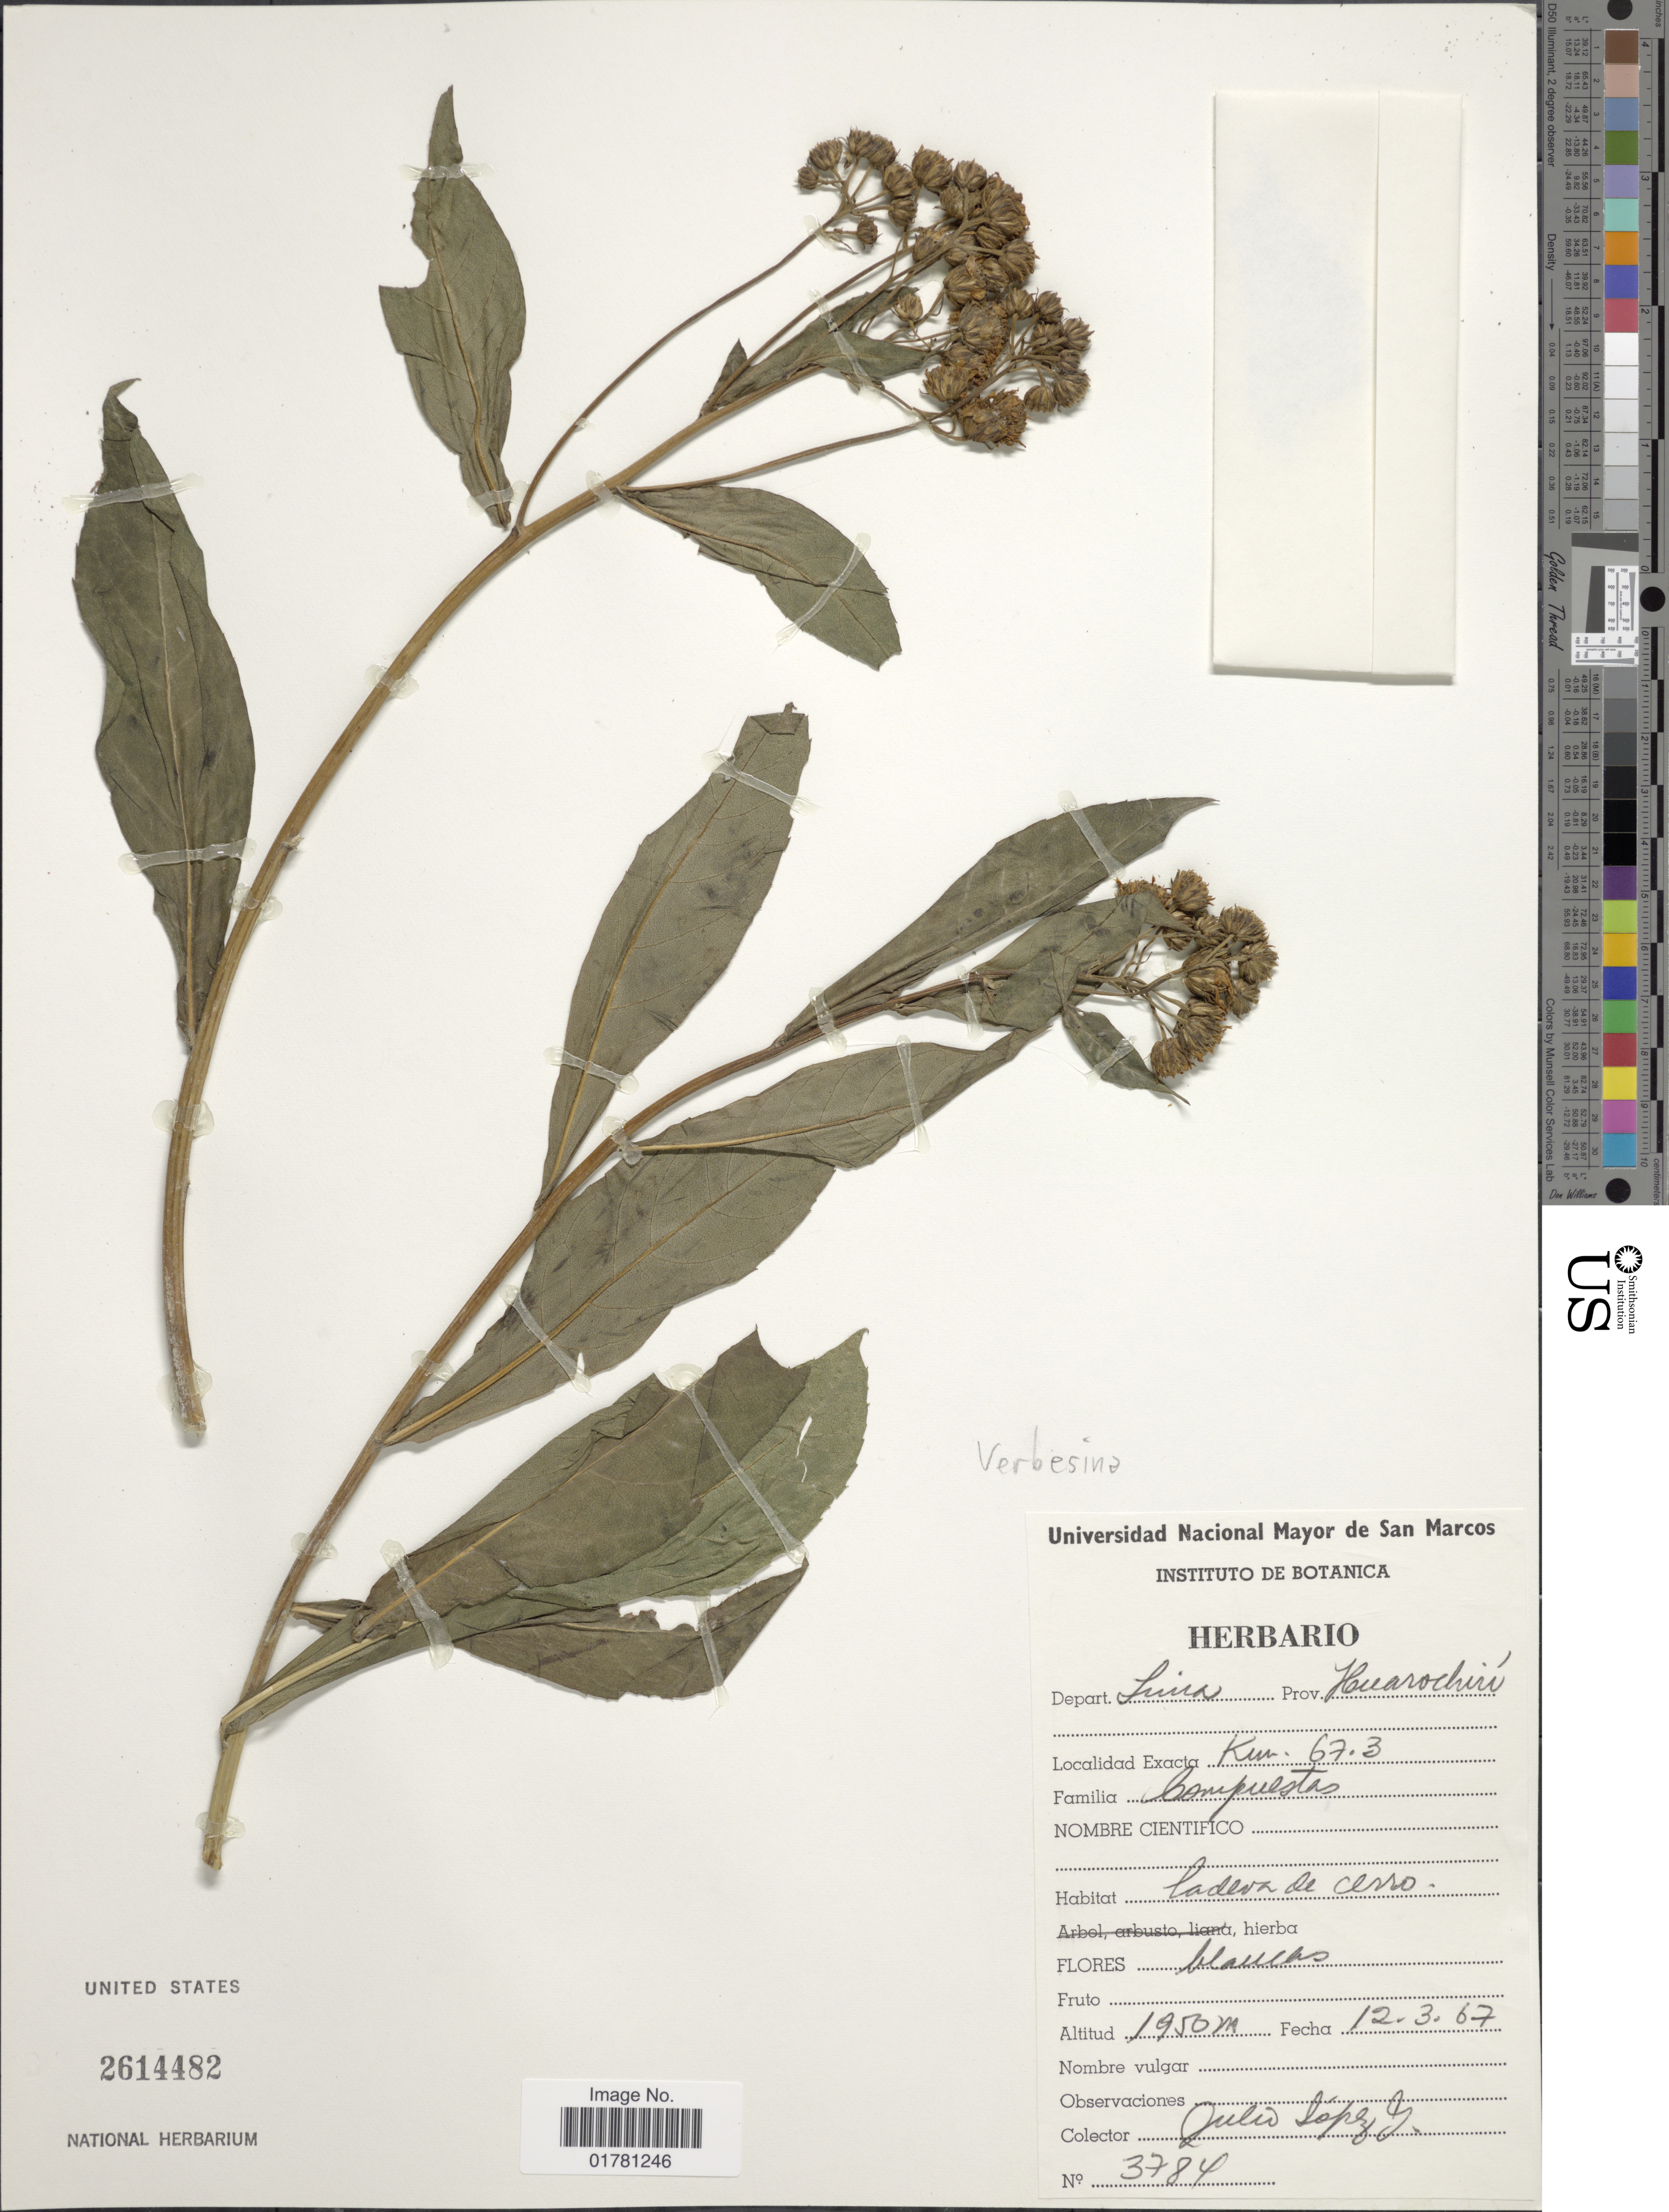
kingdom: Plantae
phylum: Tracheophyta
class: Magnoliopsida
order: Asterales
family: Asteraceae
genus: Verbesina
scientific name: Verbesina saubinetioides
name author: S.F. Blake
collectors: J. López G.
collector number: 3784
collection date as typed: Transcribed d/m/y: 12/3/67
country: Peru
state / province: Lima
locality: Depar. Lima, Prov. Huarochirí, Km 67.3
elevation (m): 1950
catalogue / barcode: US 2614482